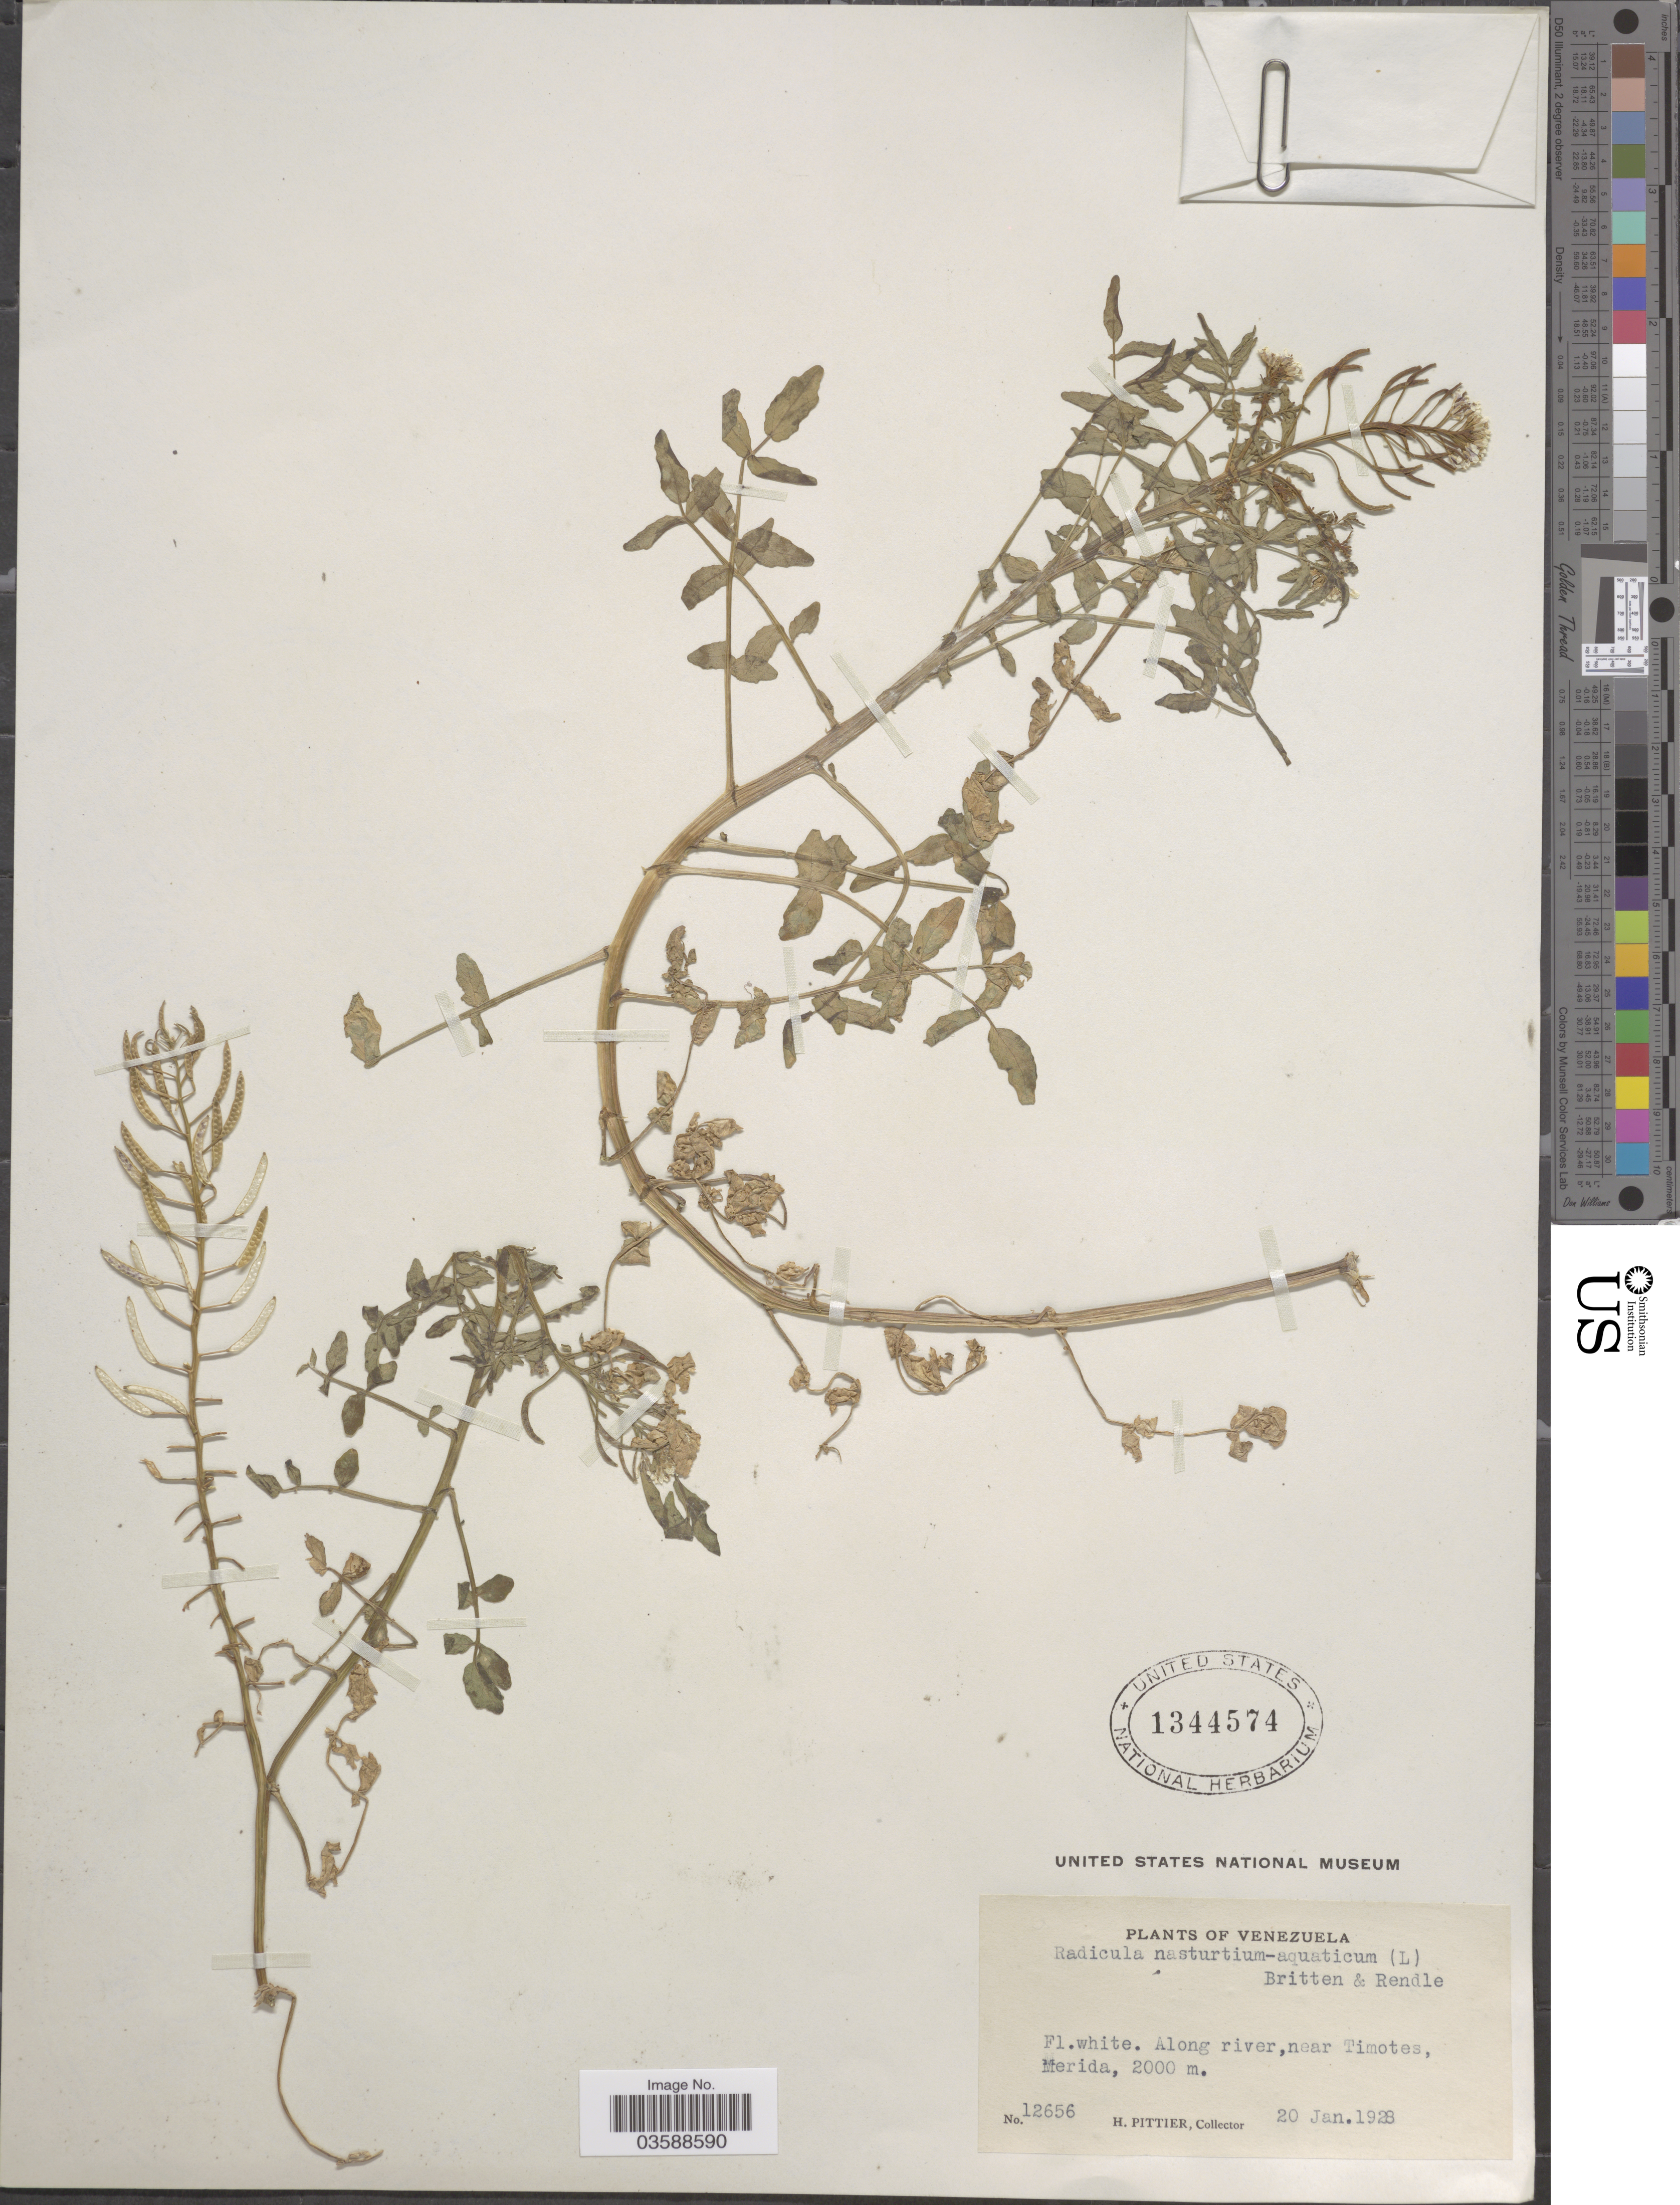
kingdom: Plantae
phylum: Tracheophyta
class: Magnoliopsida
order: Brassicales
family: Brassicaceae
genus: Nasturtium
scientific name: Nasturtium officinale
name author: R. Br.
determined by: Strong, M. T., (US), Smithsonian Institution - National Museum of Natural History (UNITED STATES)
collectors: H. F. Pittier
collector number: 12656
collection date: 1928-01-20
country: Venezuela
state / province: Mérida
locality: Along river, near Timotes.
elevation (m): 2000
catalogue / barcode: US 1344574